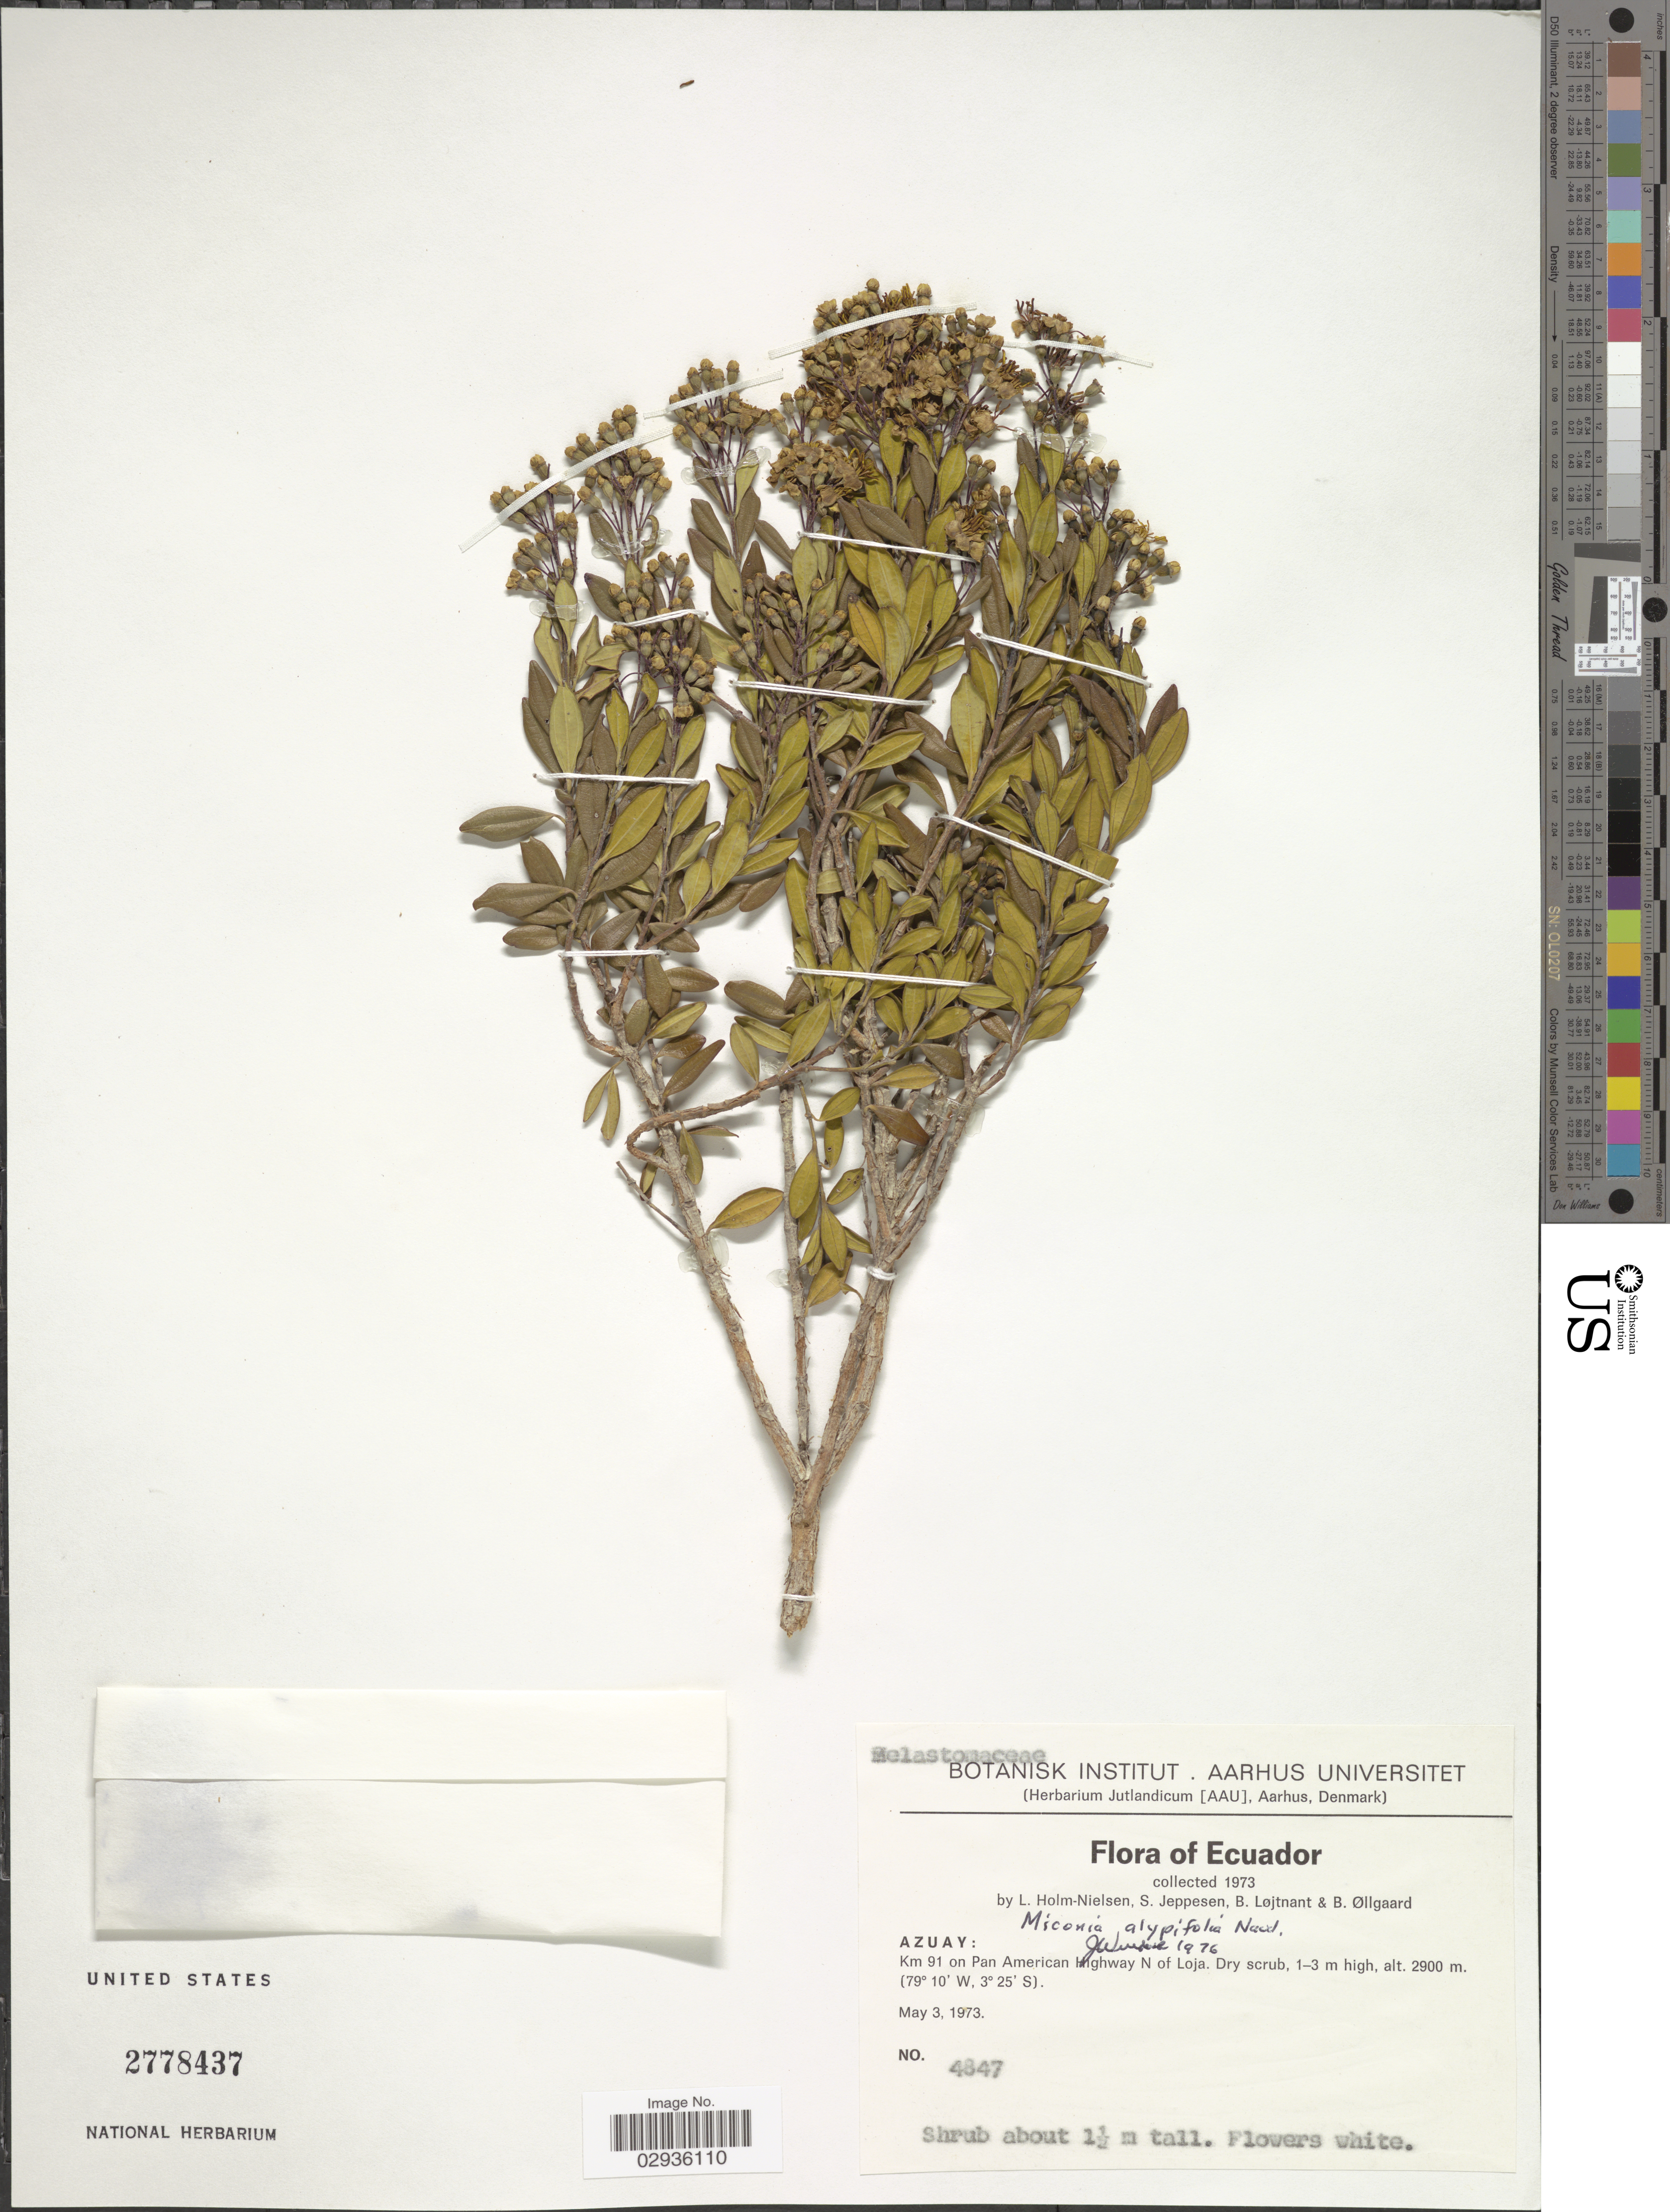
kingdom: Plantae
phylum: Tracheophyta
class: Magnoliopsida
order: Myrtales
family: Melastomataceae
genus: Miconia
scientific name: Miconia alypifolia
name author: Naudin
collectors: L. Holm-Nielsen, S. Jeppesen, B. Löjtnant & B. Øllgaard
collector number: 4847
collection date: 1973-05-03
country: Ecuador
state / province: Azuay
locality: Km 91 on Pan American Highway N of Loja.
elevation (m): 2900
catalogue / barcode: US 2778437